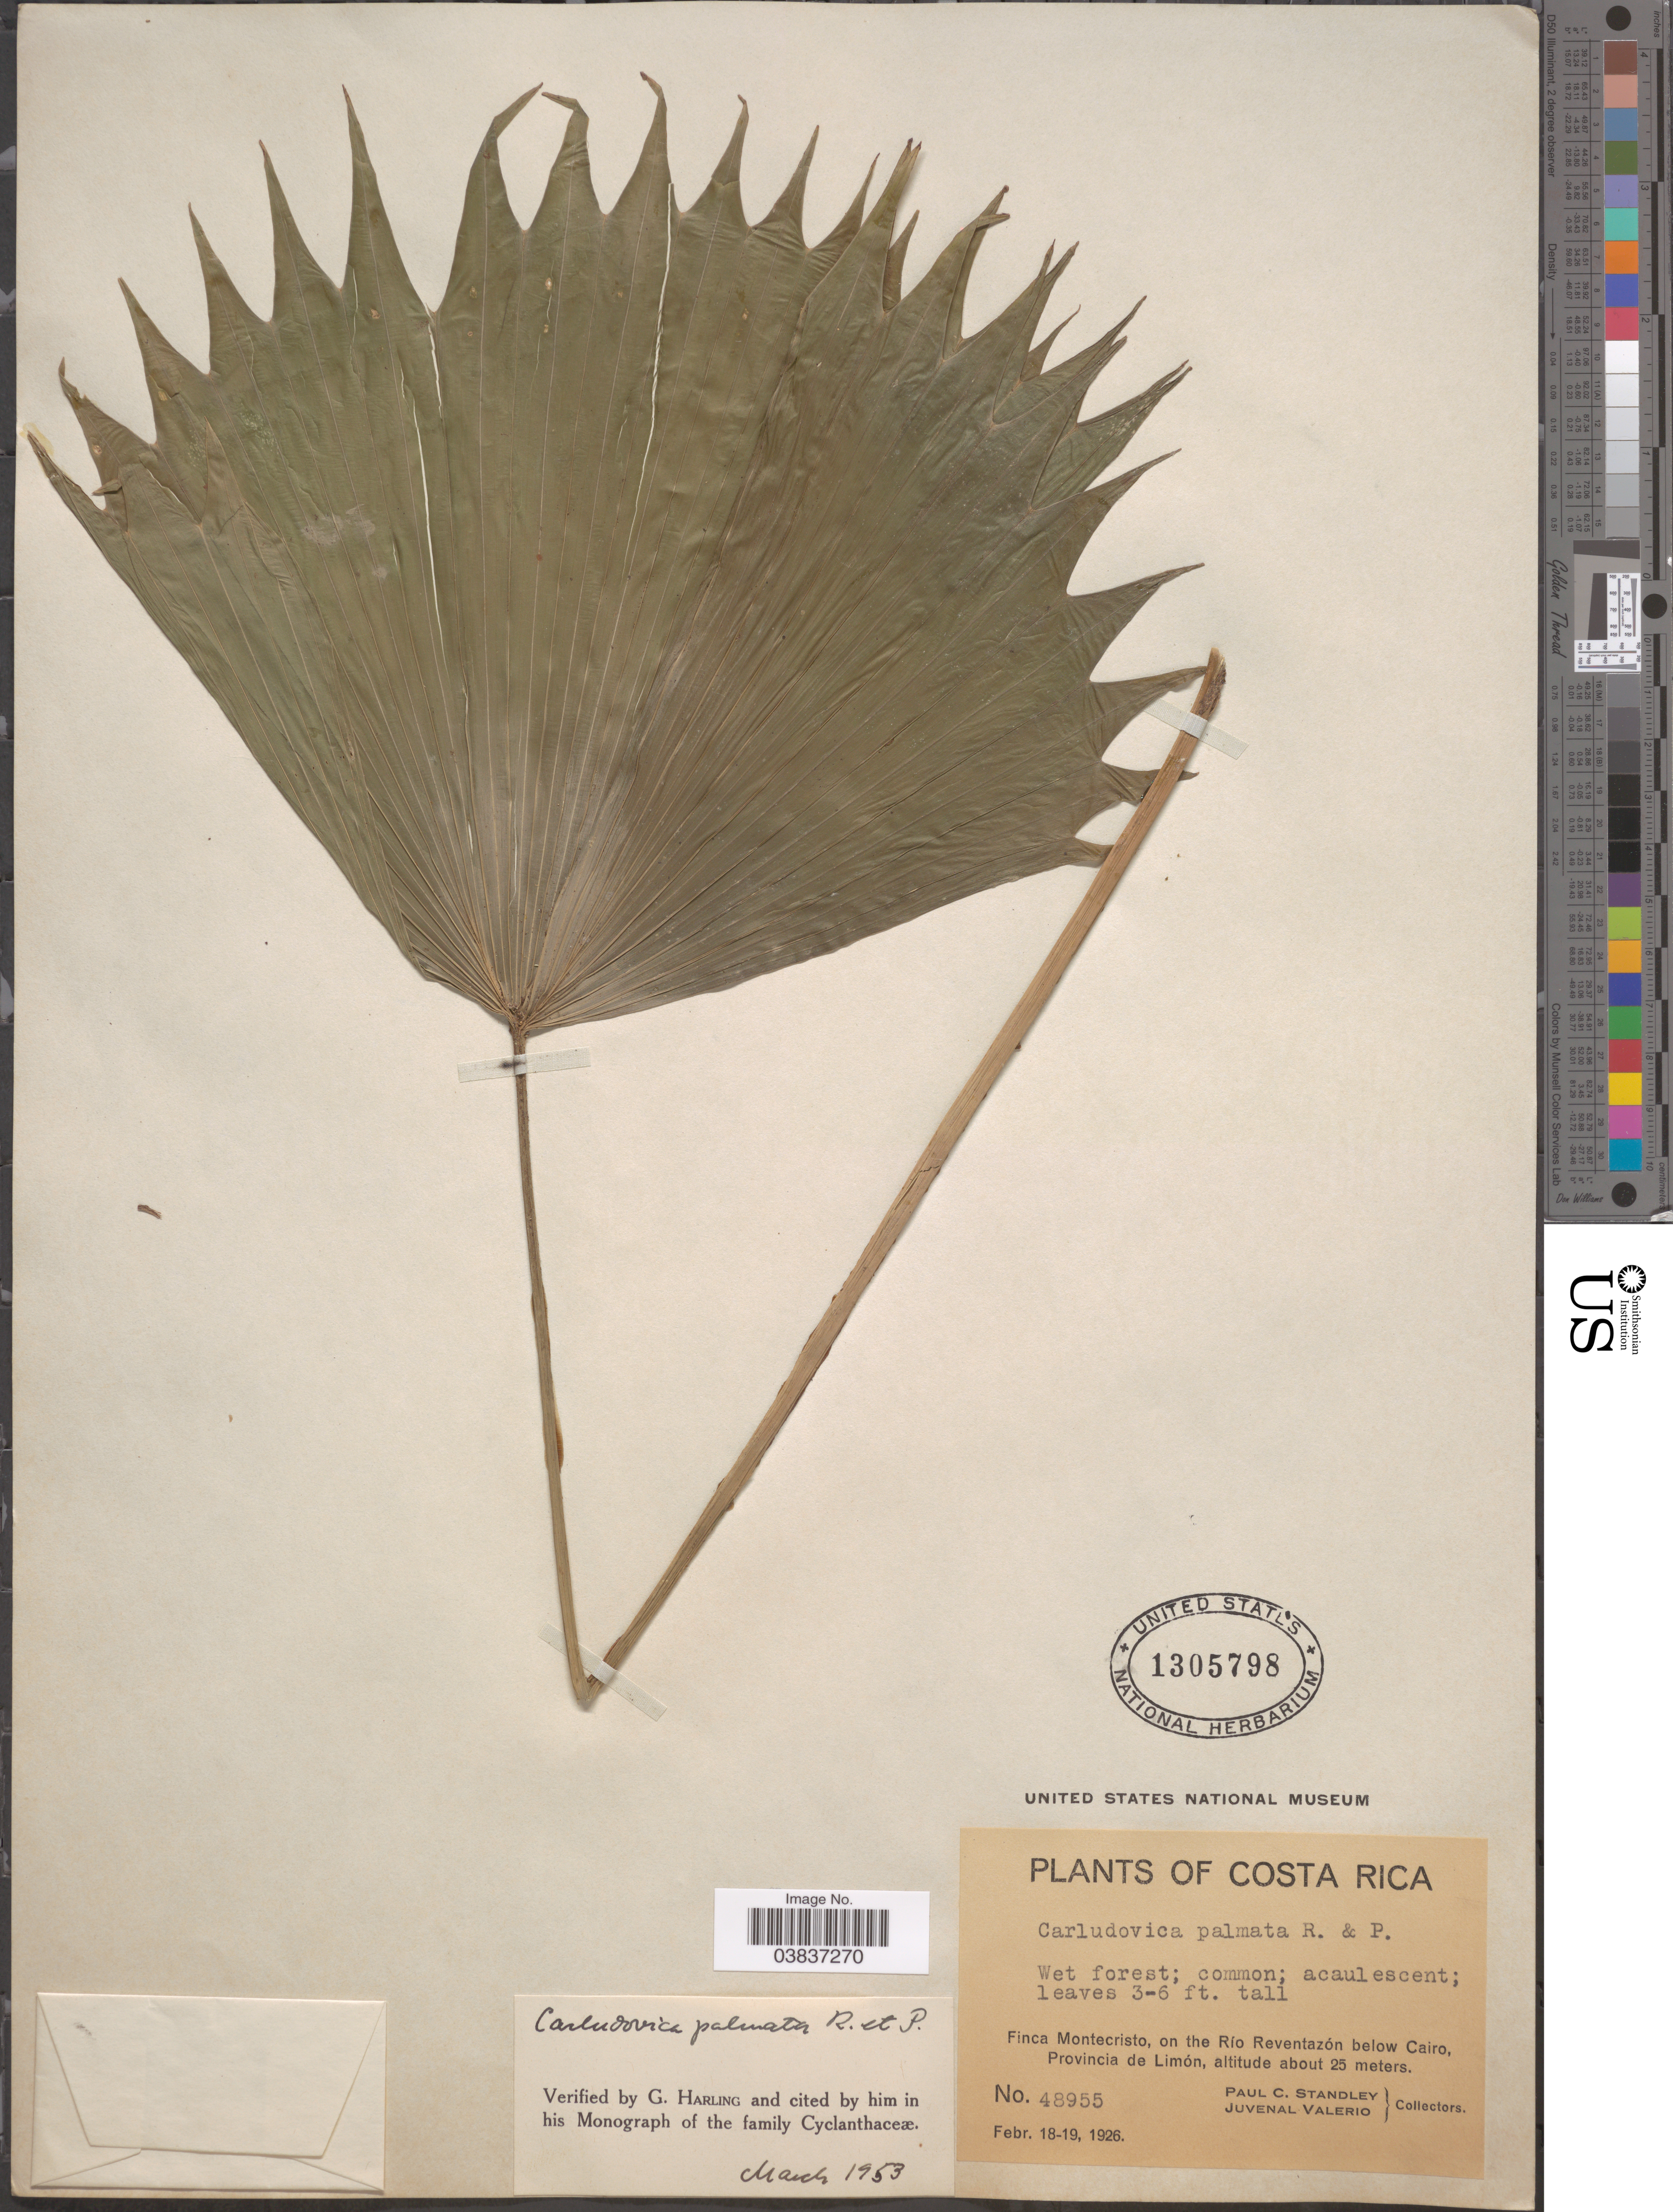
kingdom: Plantae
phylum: Tracheophyta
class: Liliopsida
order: Pandanales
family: Cyclanthaceae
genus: Carludovica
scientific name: Carludovica palmata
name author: Ruiz & Pav.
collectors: P. C. Standley & J. Valerio R.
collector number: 48955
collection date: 1926-02-18/1926-02-19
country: Costa Rica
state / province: Limón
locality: Finca Montecristo, on the Río Reventazón below Cairo.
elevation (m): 25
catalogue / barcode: US 1305798